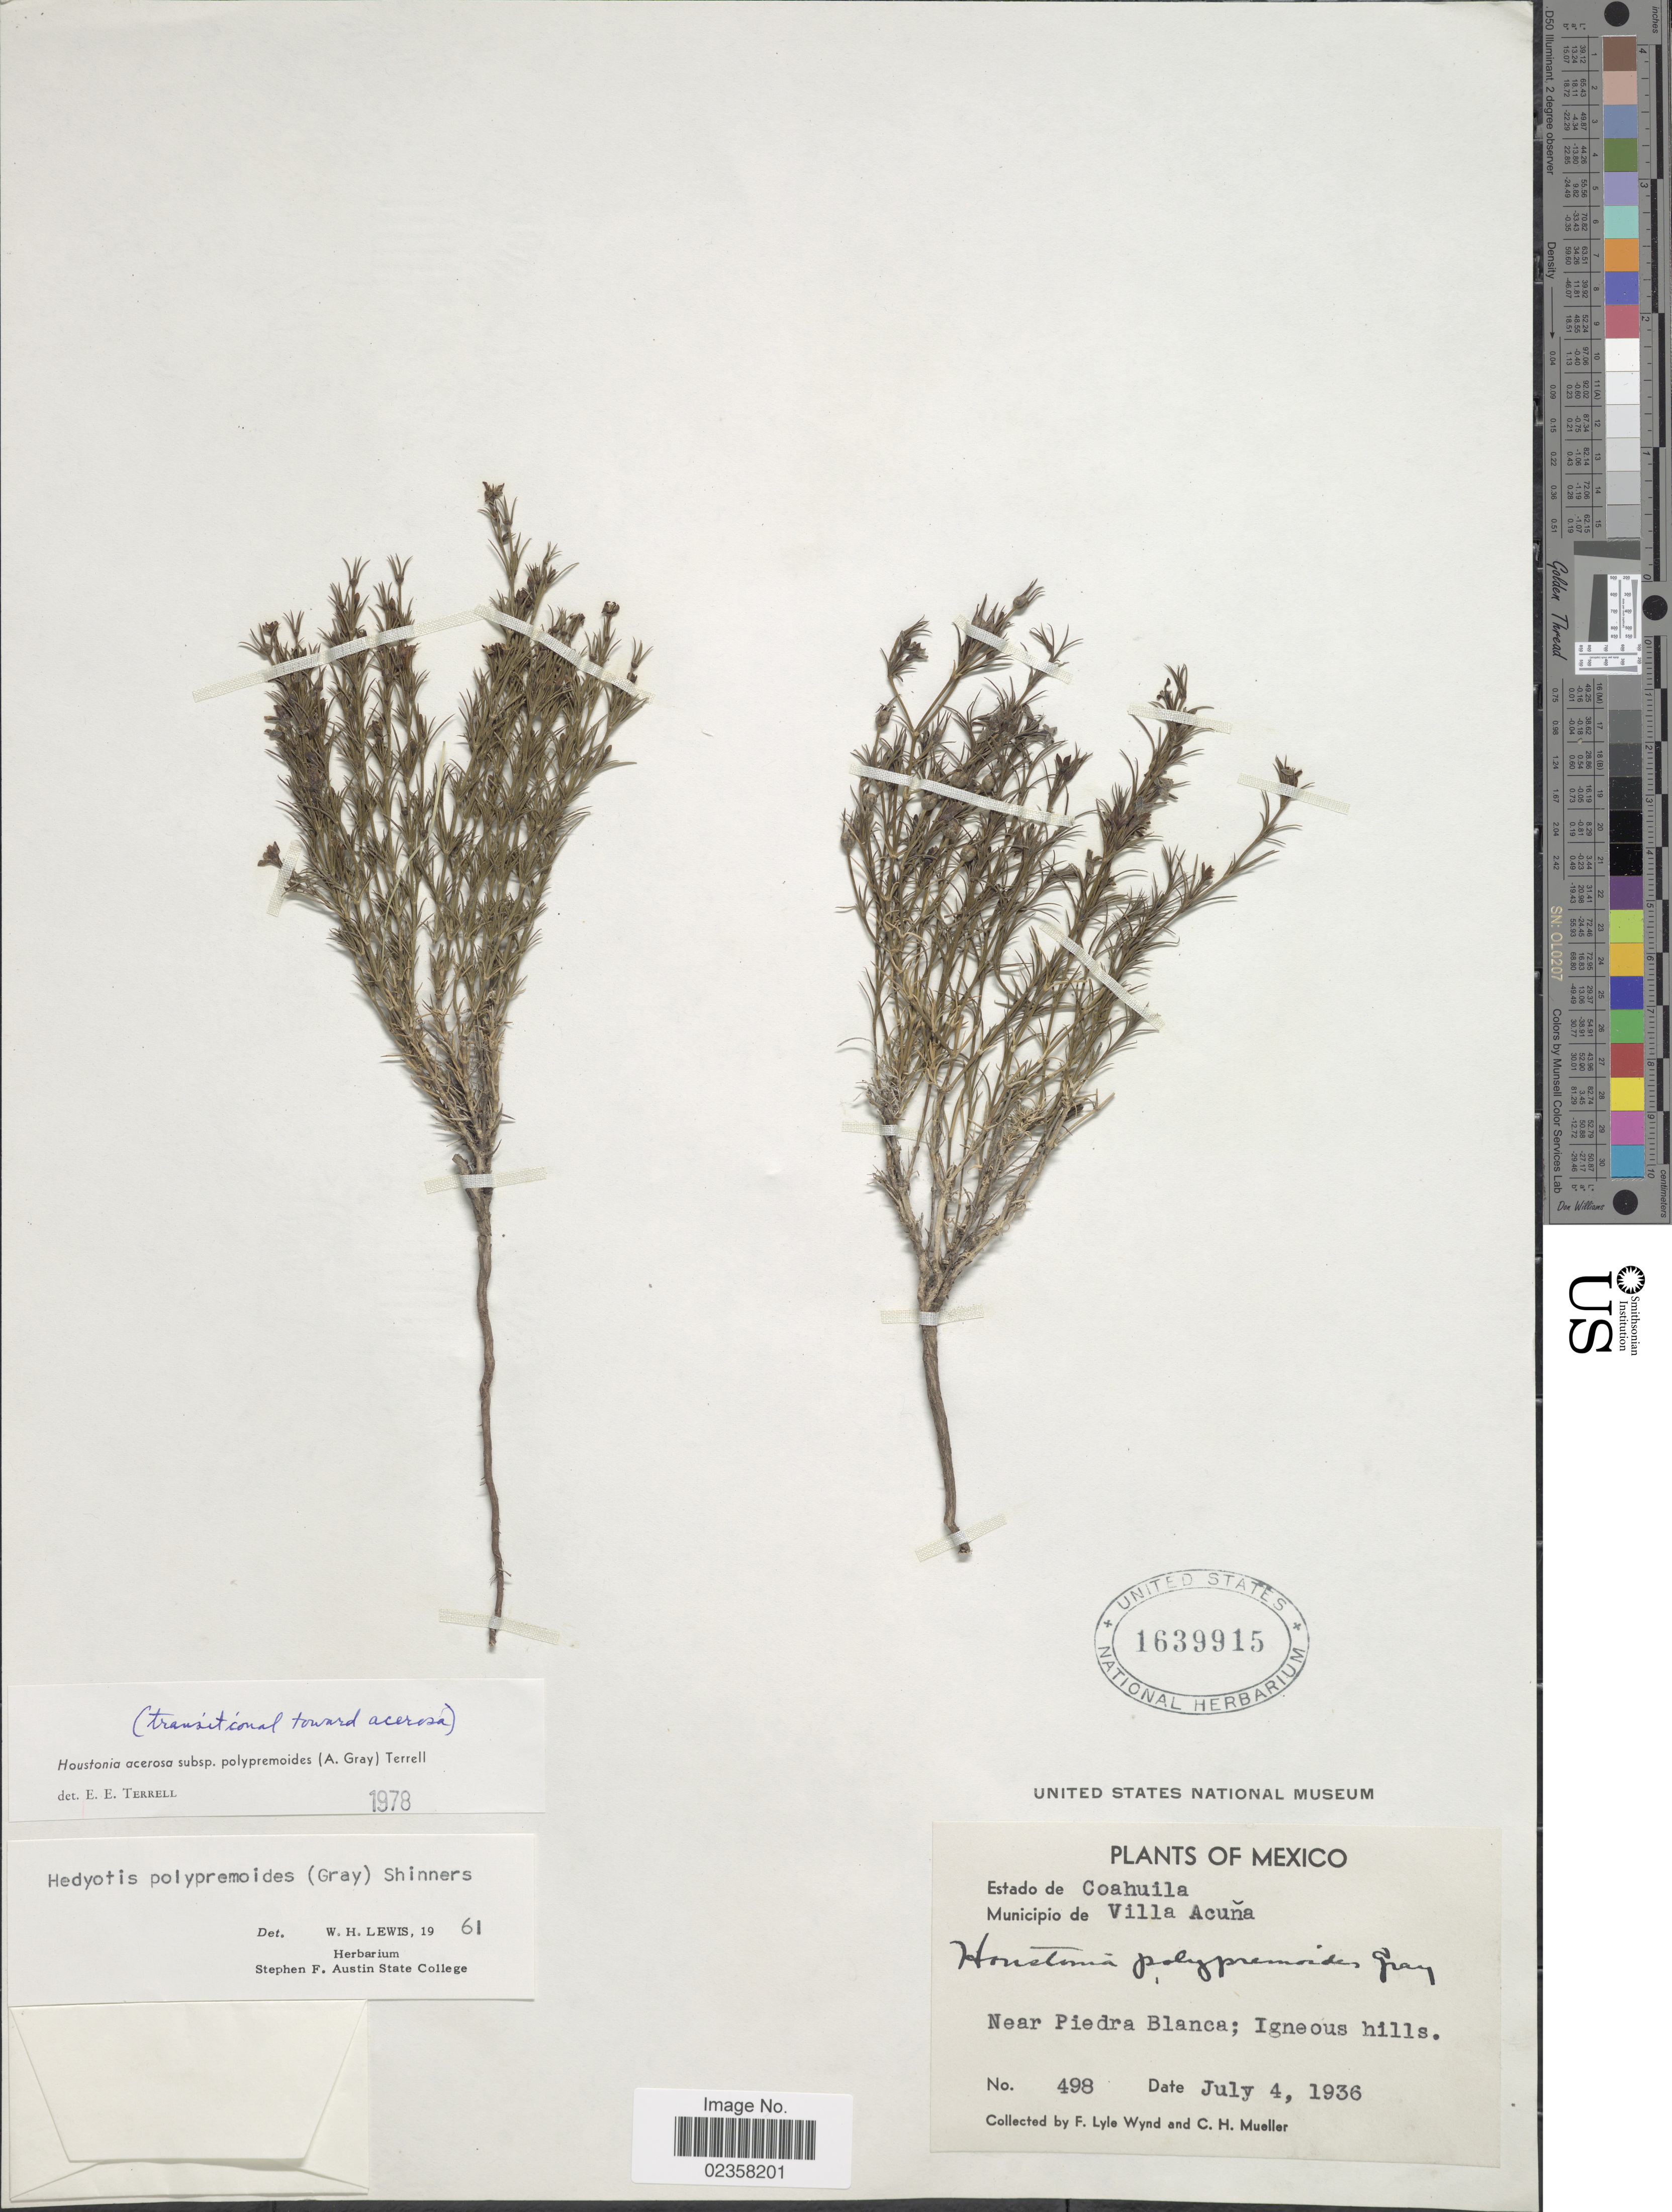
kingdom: Plantae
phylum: Tracheophyta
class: Magnoliopsida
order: Gentianales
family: Rubiaceae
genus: Houstonia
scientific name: Houstonia acerosa var. polypremoides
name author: (A. Gray) Terrell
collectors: F. L. Wynd & C. H. Mueller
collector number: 498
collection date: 1936-07-04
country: Mexico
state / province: Coahuila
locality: Municipio de Villa Acuna, near Piedra Blanca; Igneous hills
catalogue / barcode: US 1639915